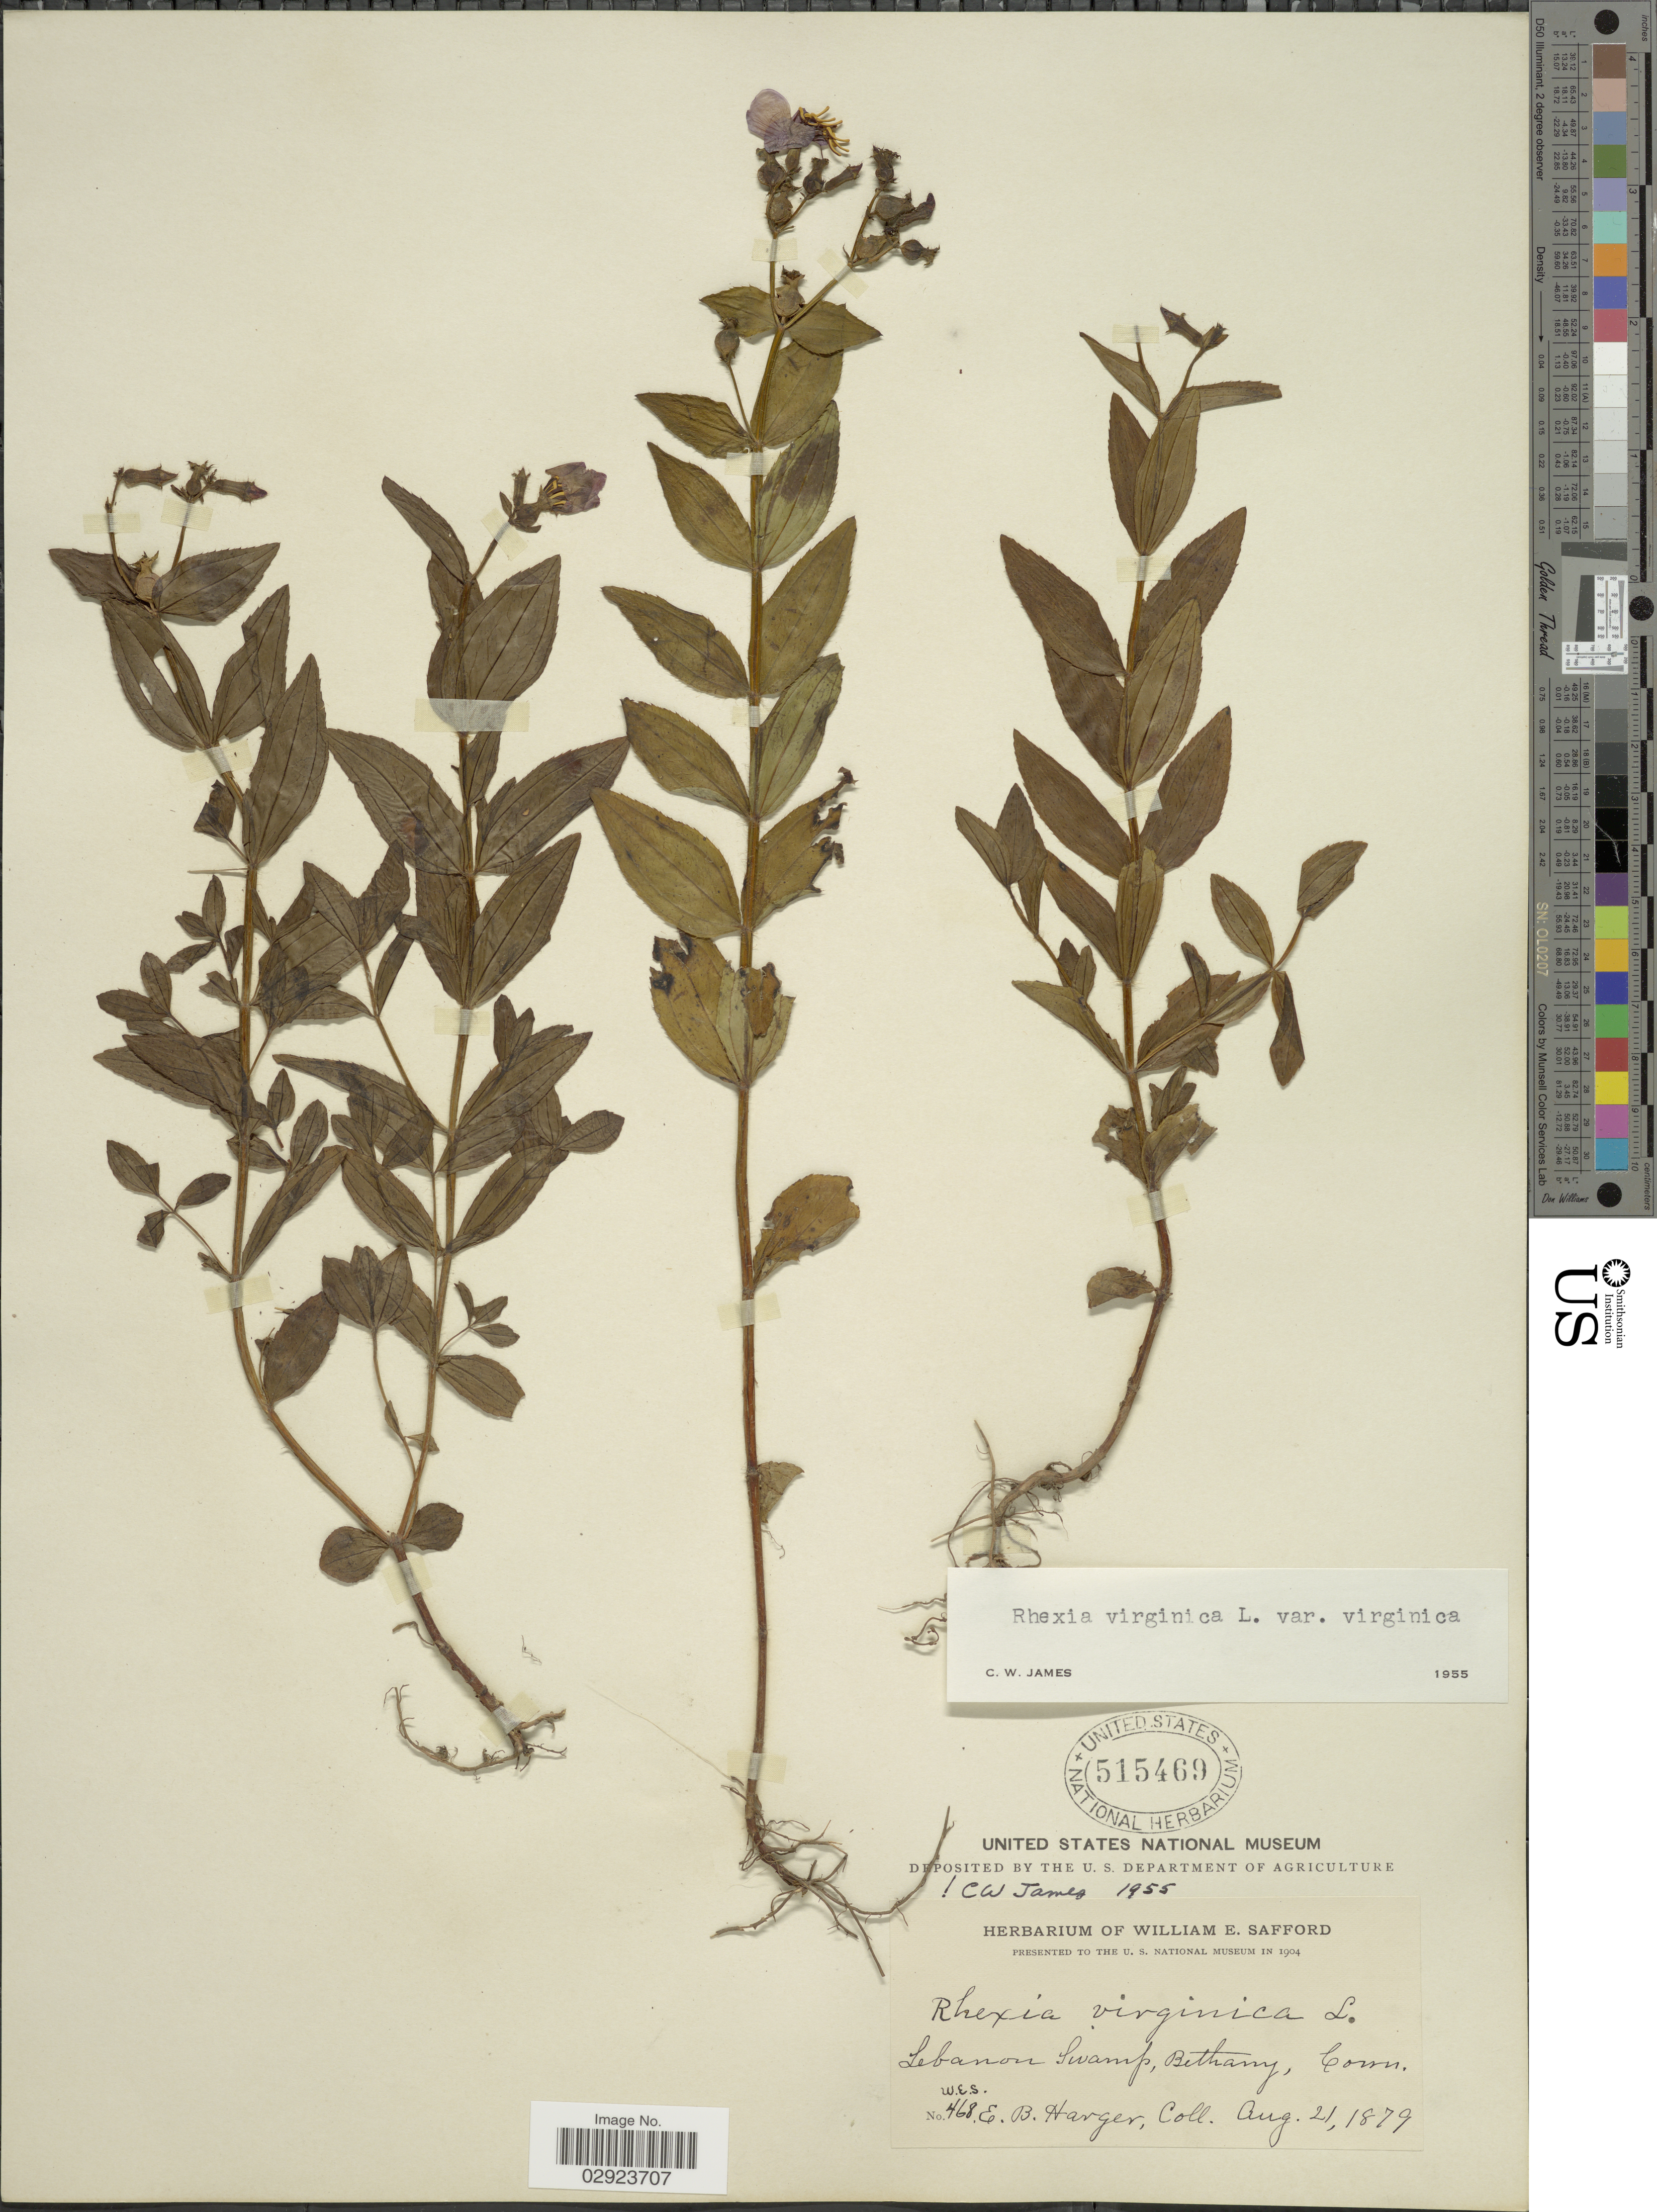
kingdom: Plantae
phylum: Tracheophyta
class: Magnoliopsida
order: Myrtales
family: Melastomataceae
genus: Rhexia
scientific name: Rhexia virginica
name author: L.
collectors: E. B. Harger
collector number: W.E.S. 468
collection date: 1879-08-21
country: United States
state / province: Connecticut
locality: Lebanon Swamp, Bethany, Conn.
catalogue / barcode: US 515469